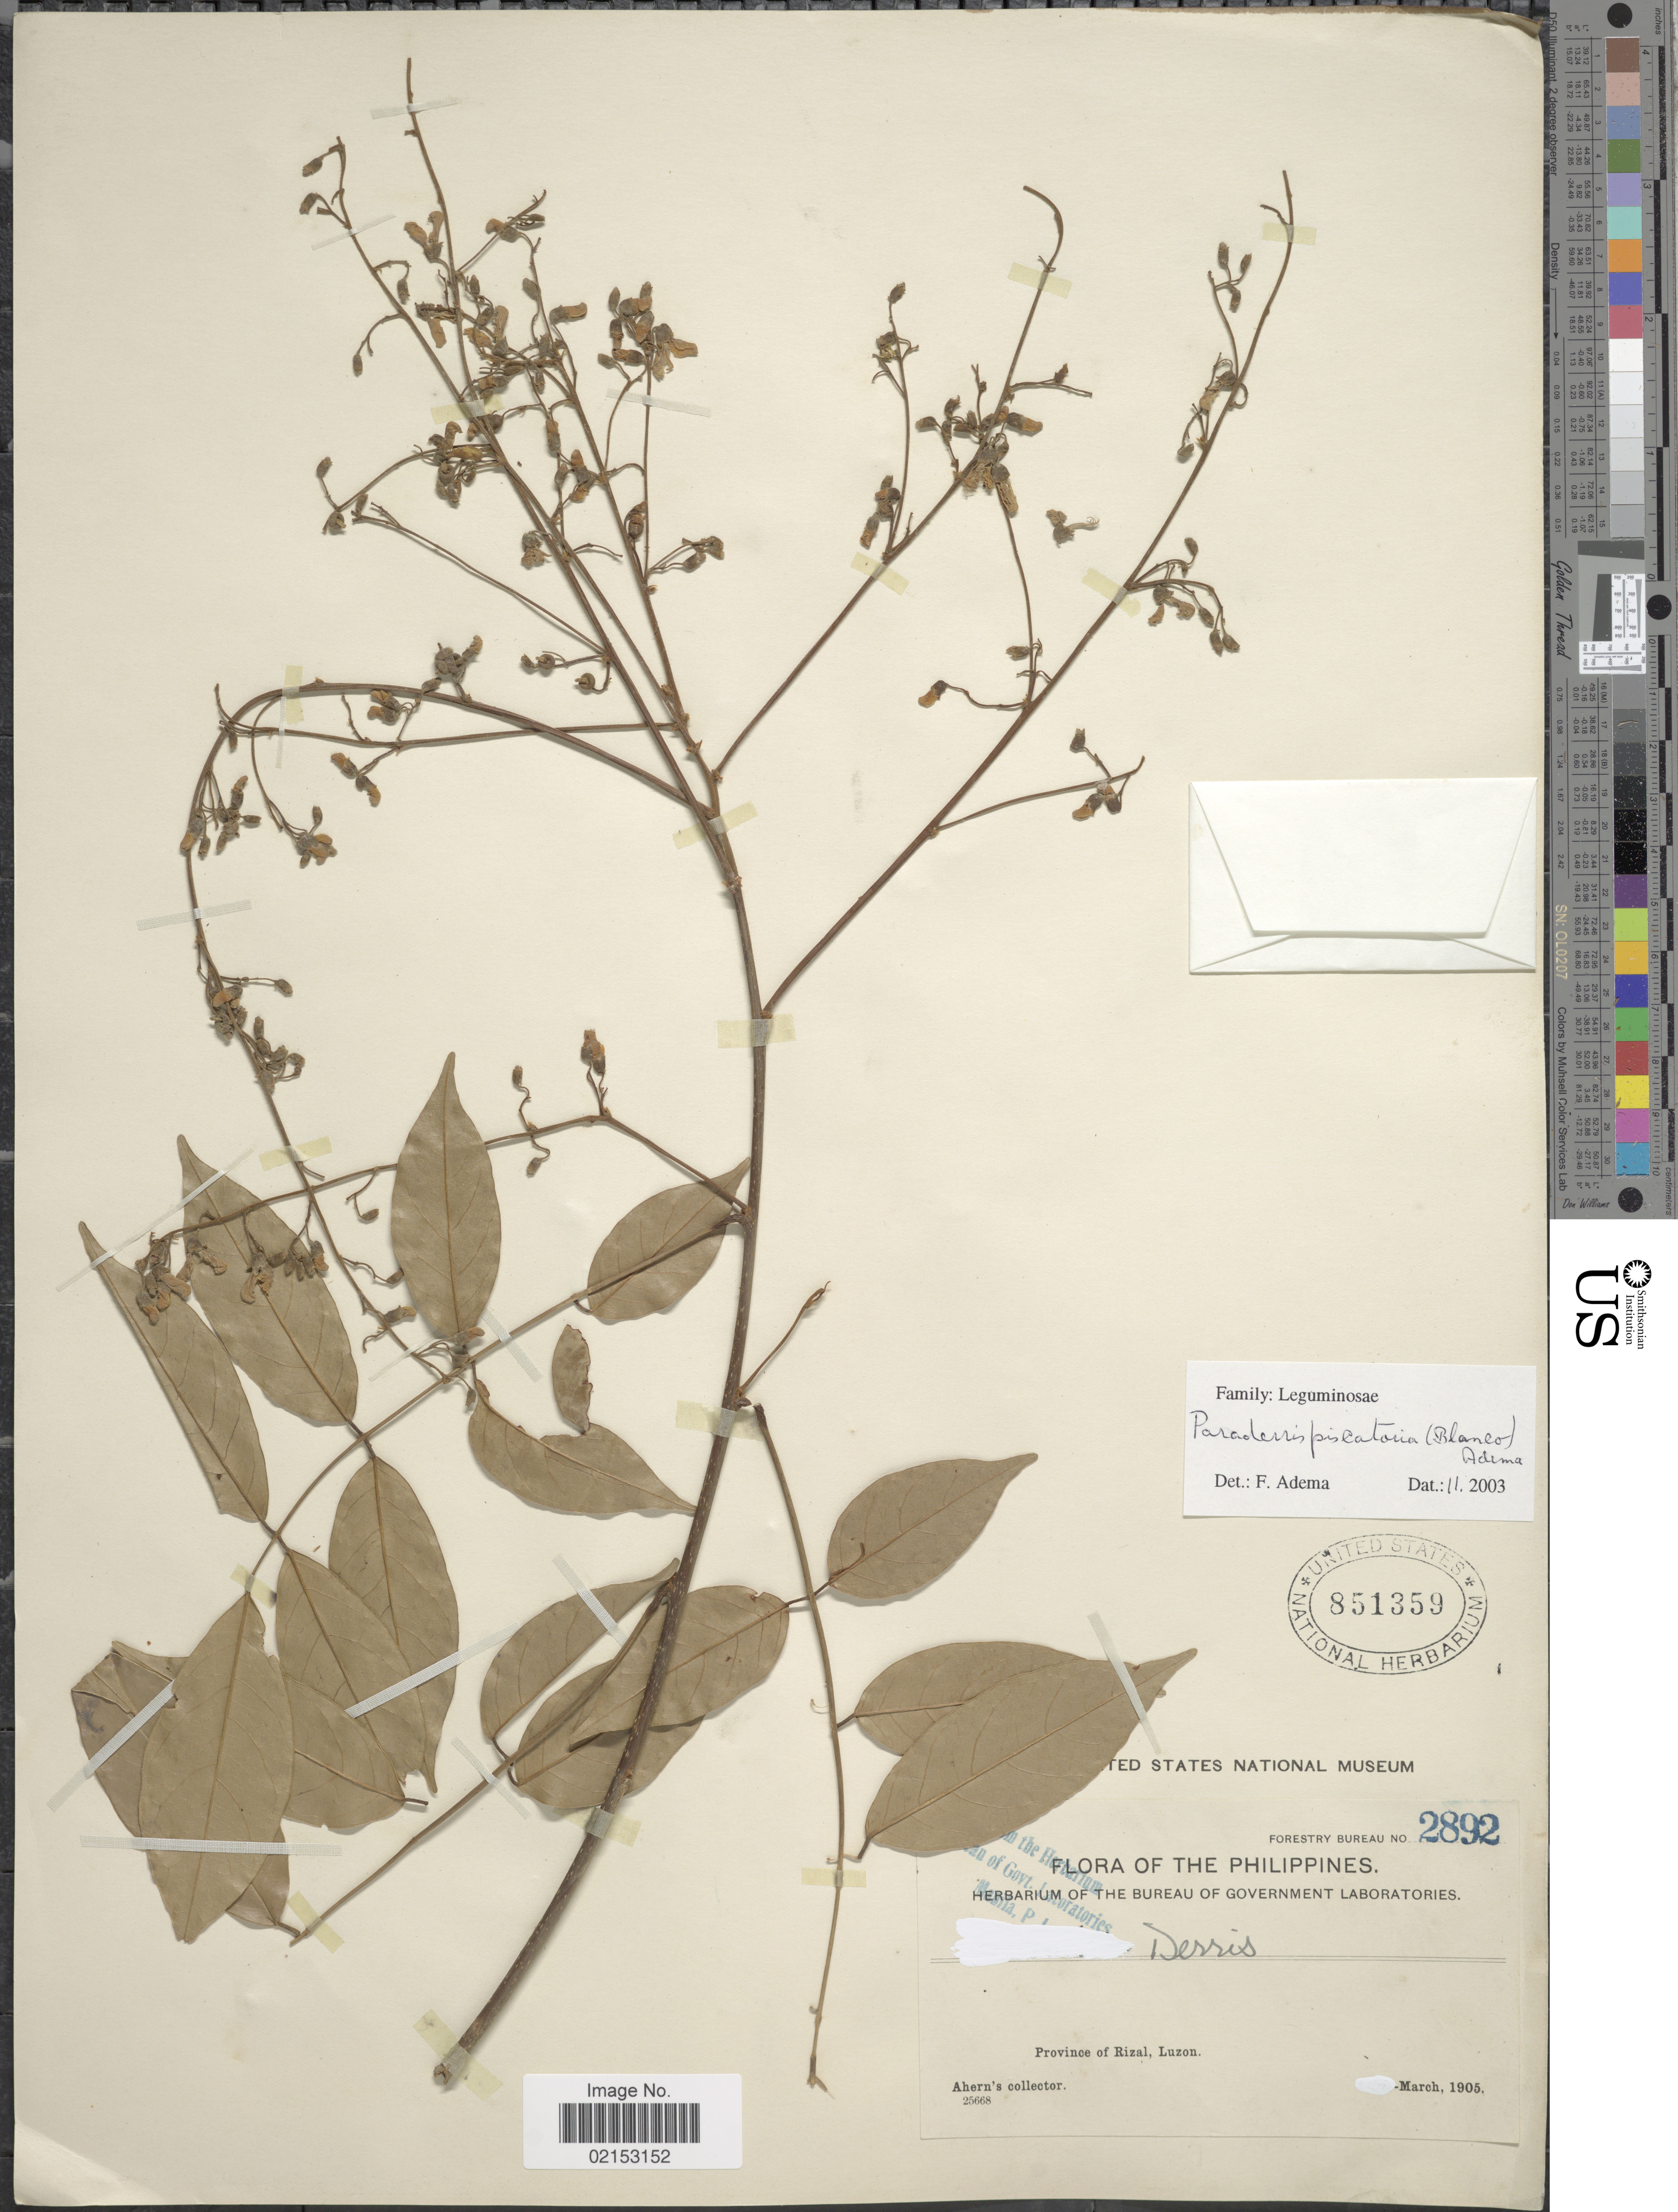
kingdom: Plantae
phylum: Tracheophyta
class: Magnoliopsida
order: Fabales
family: Fabaceae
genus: Derris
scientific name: Derris piscatoria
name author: (Blanco) Sirich. & Adema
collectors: Ahern's collector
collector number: Forestry Bureau 2892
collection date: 1905-03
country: Philippines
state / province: Calabarzon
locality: Province of Rizal, Luzon.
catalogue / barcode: US 851359